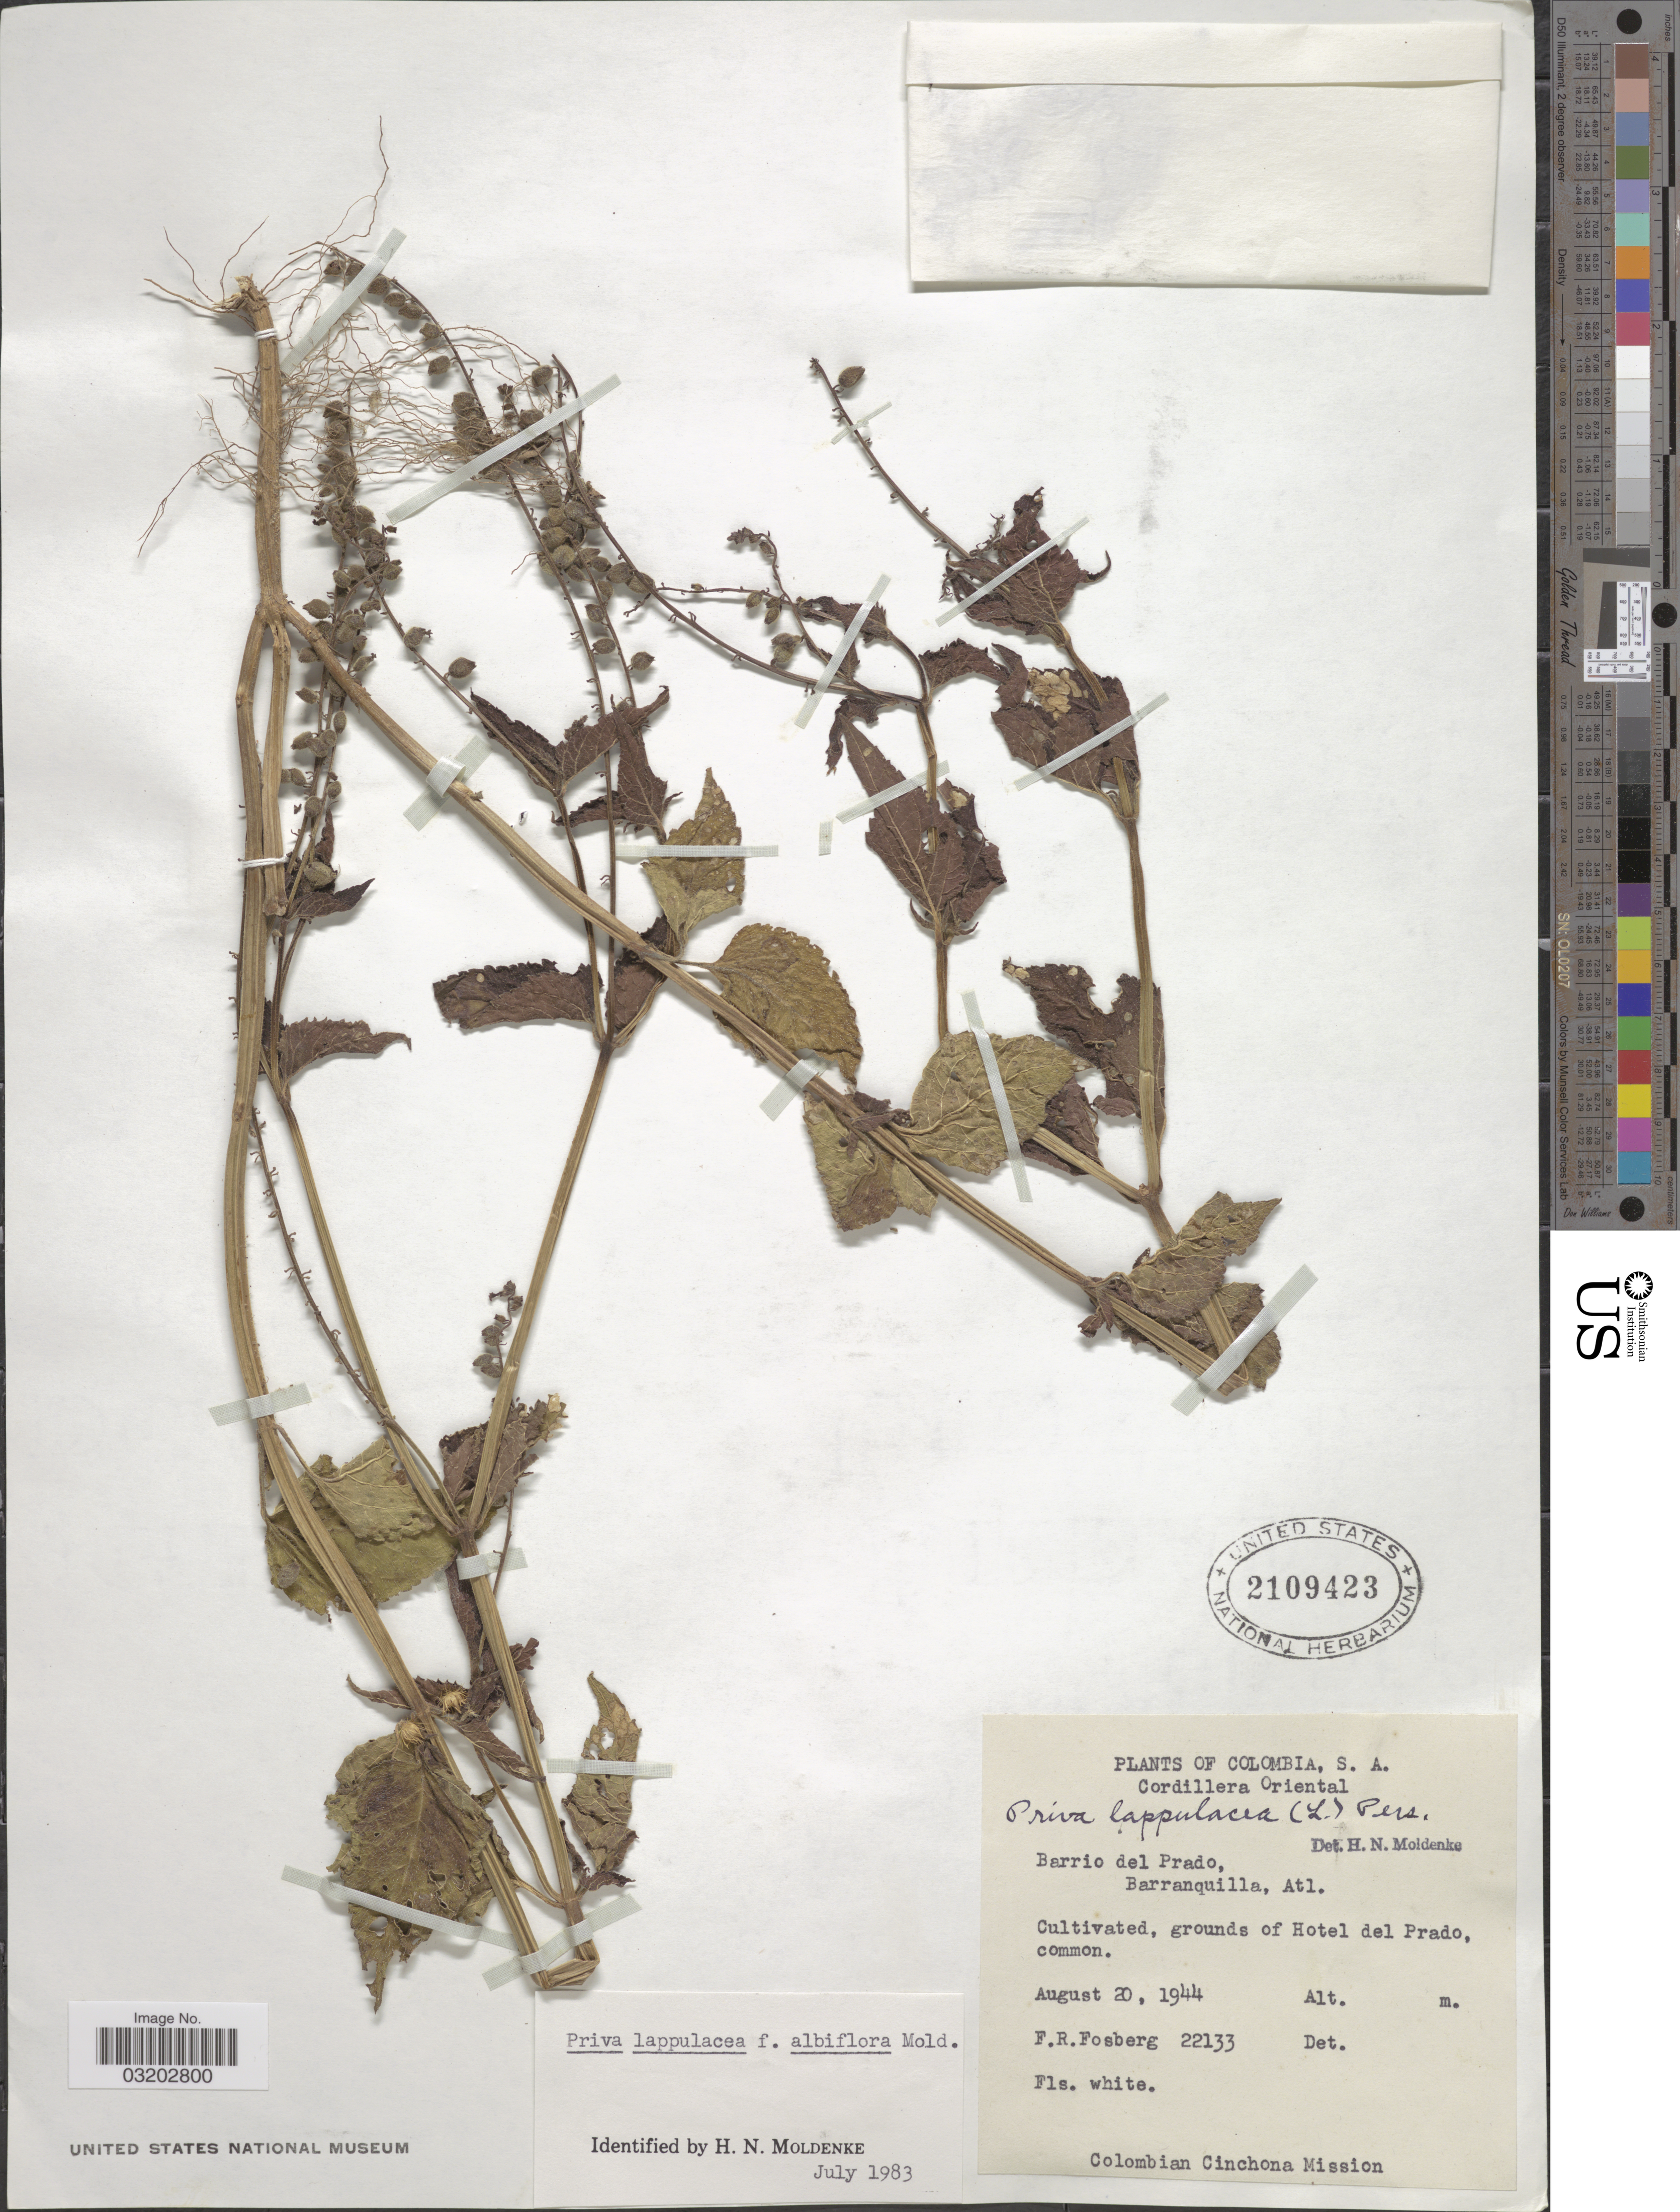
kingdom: Plantae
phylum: Tracheophyta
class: Magnoliopsida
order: Lamiales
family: Verbenaceae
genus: Priva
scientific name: Priva lappulacea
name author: (L.) Pers.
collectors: F. R. Fosberg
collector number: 22133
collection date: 1944-08-20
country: Colombia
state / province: Atlántico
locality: Cordillera Oriental. Barrio del Prado, Barranquilla. Cultivated, grounds of Hotel del Prado.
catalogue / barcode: US 2109423